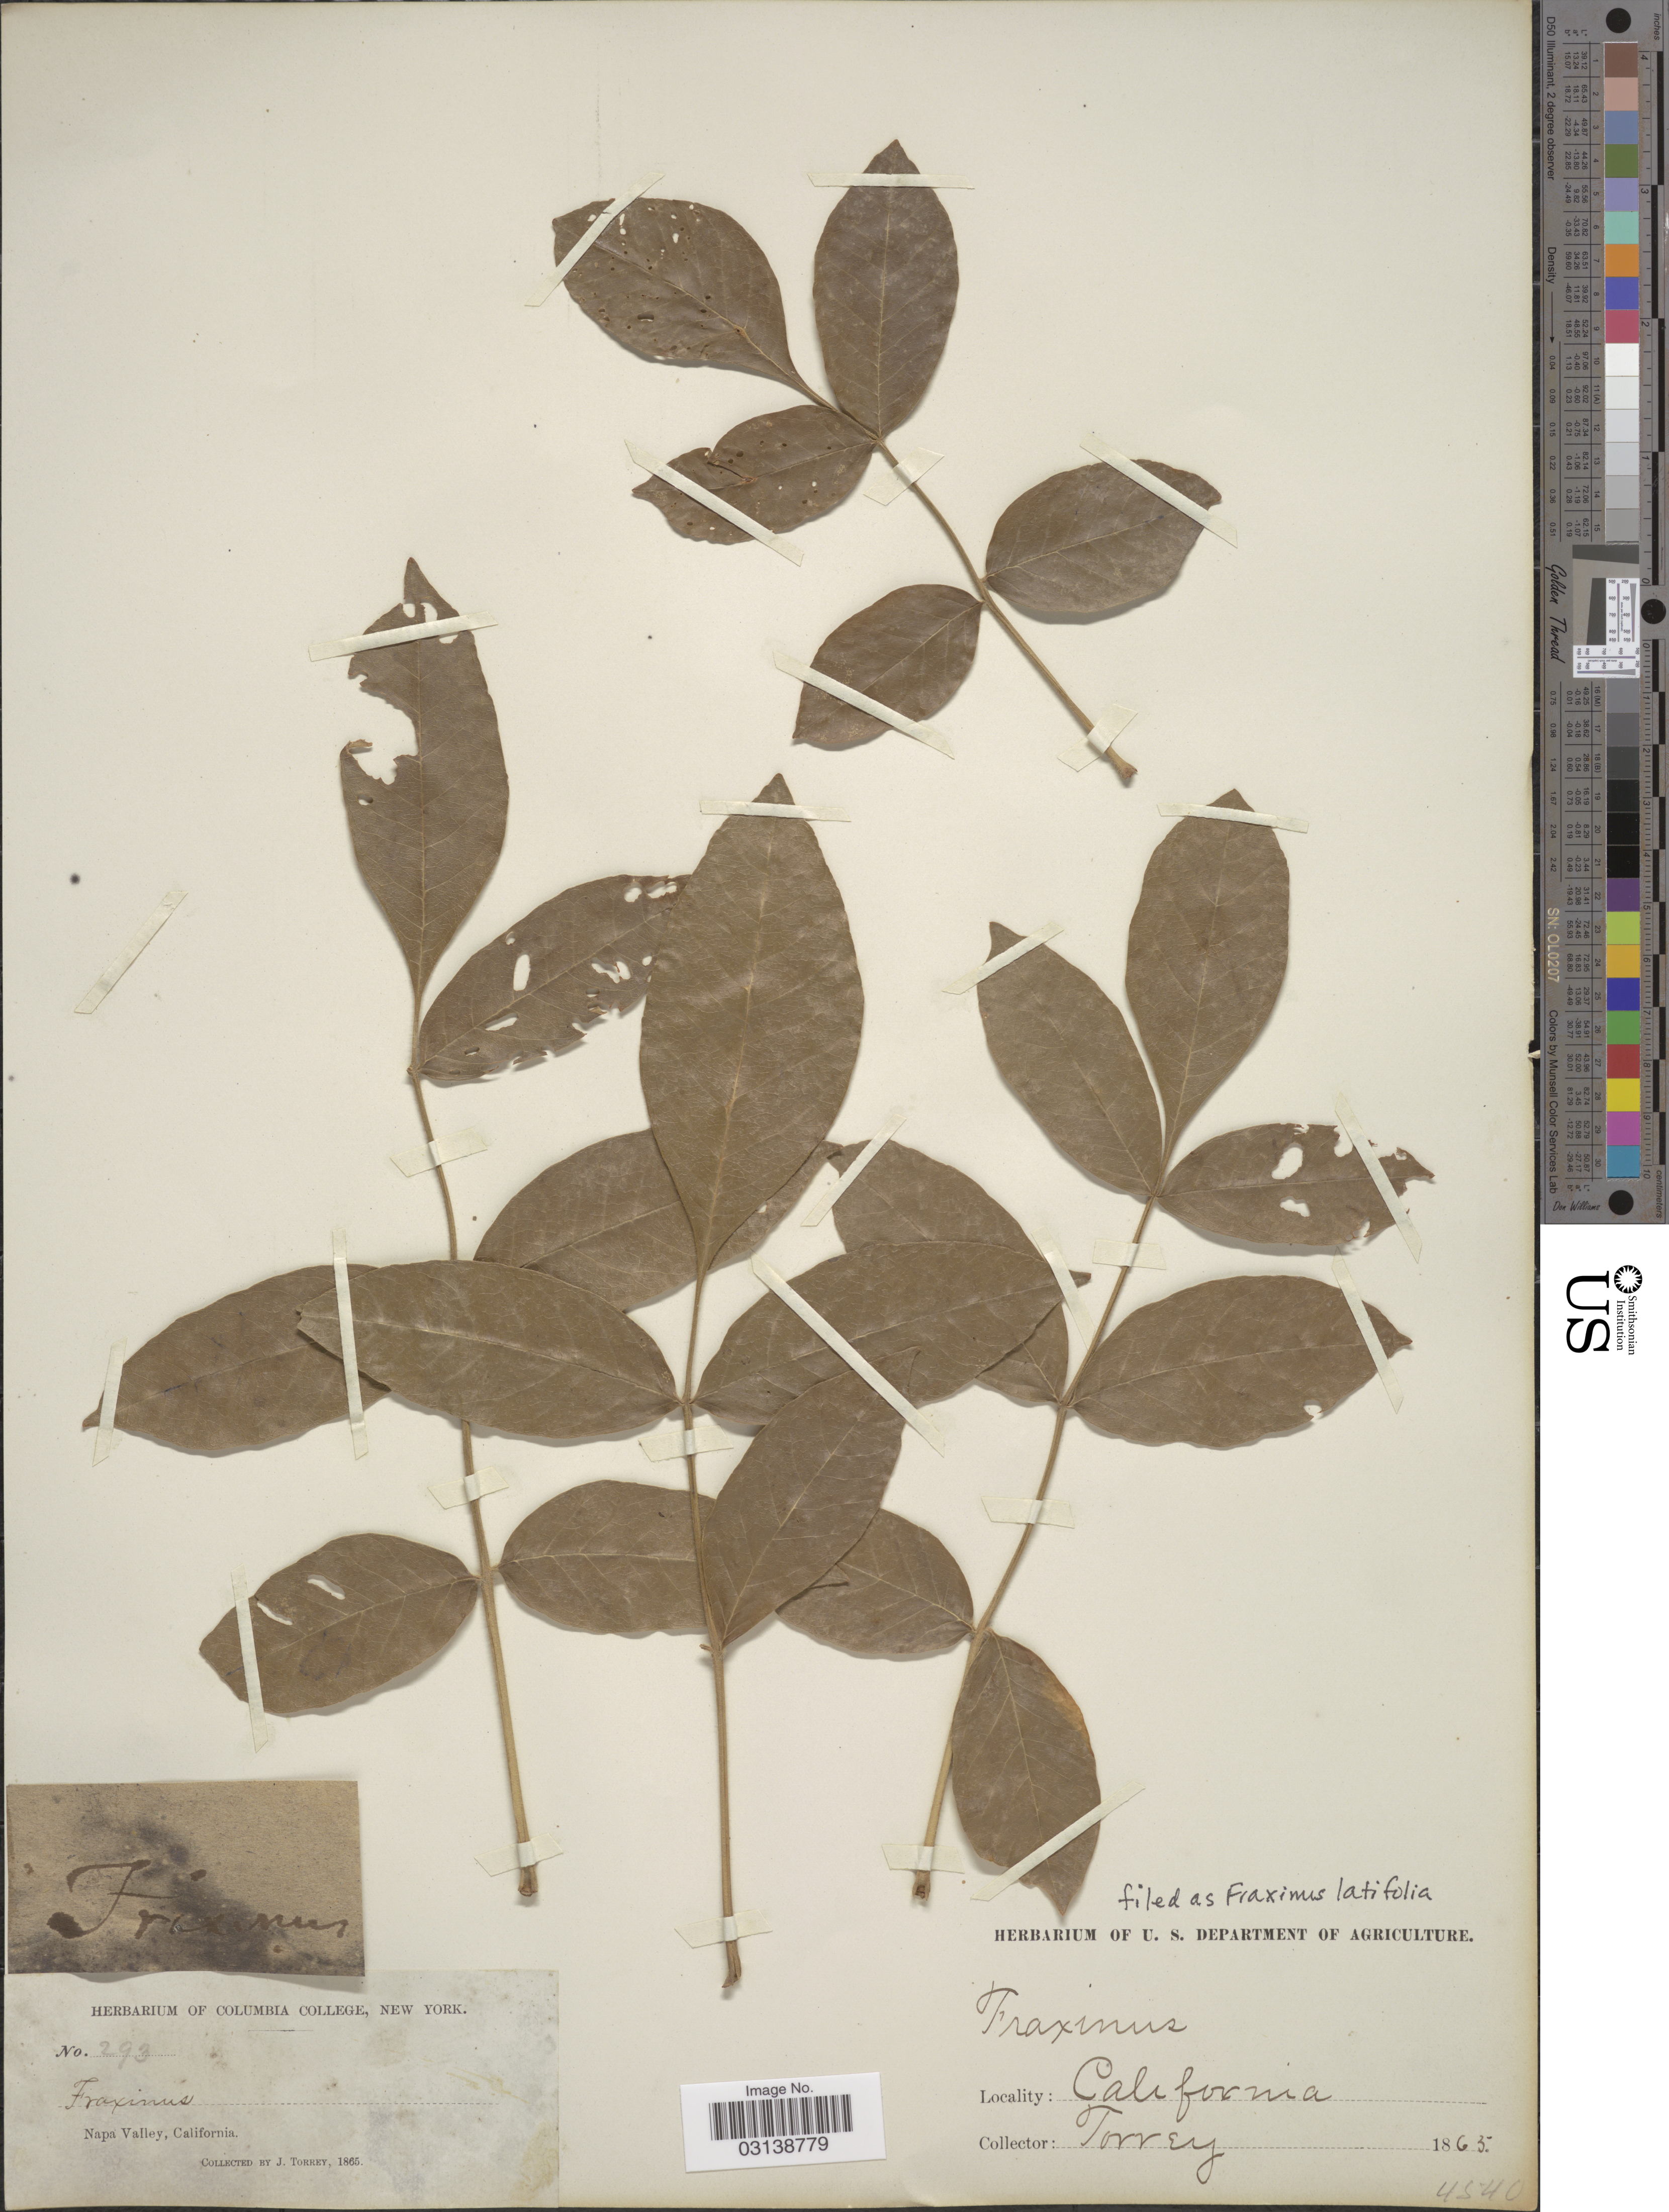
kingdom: Plantae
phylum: Tracheophyta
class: Magnoliopsida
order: Lamiales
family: Oleaceae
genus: Fraxinus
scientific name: Fraxinus latifolia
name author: Benth.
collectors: J. Torrey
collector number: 293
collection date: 1865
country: United States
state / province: California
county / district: Napa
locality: Napa Valley.